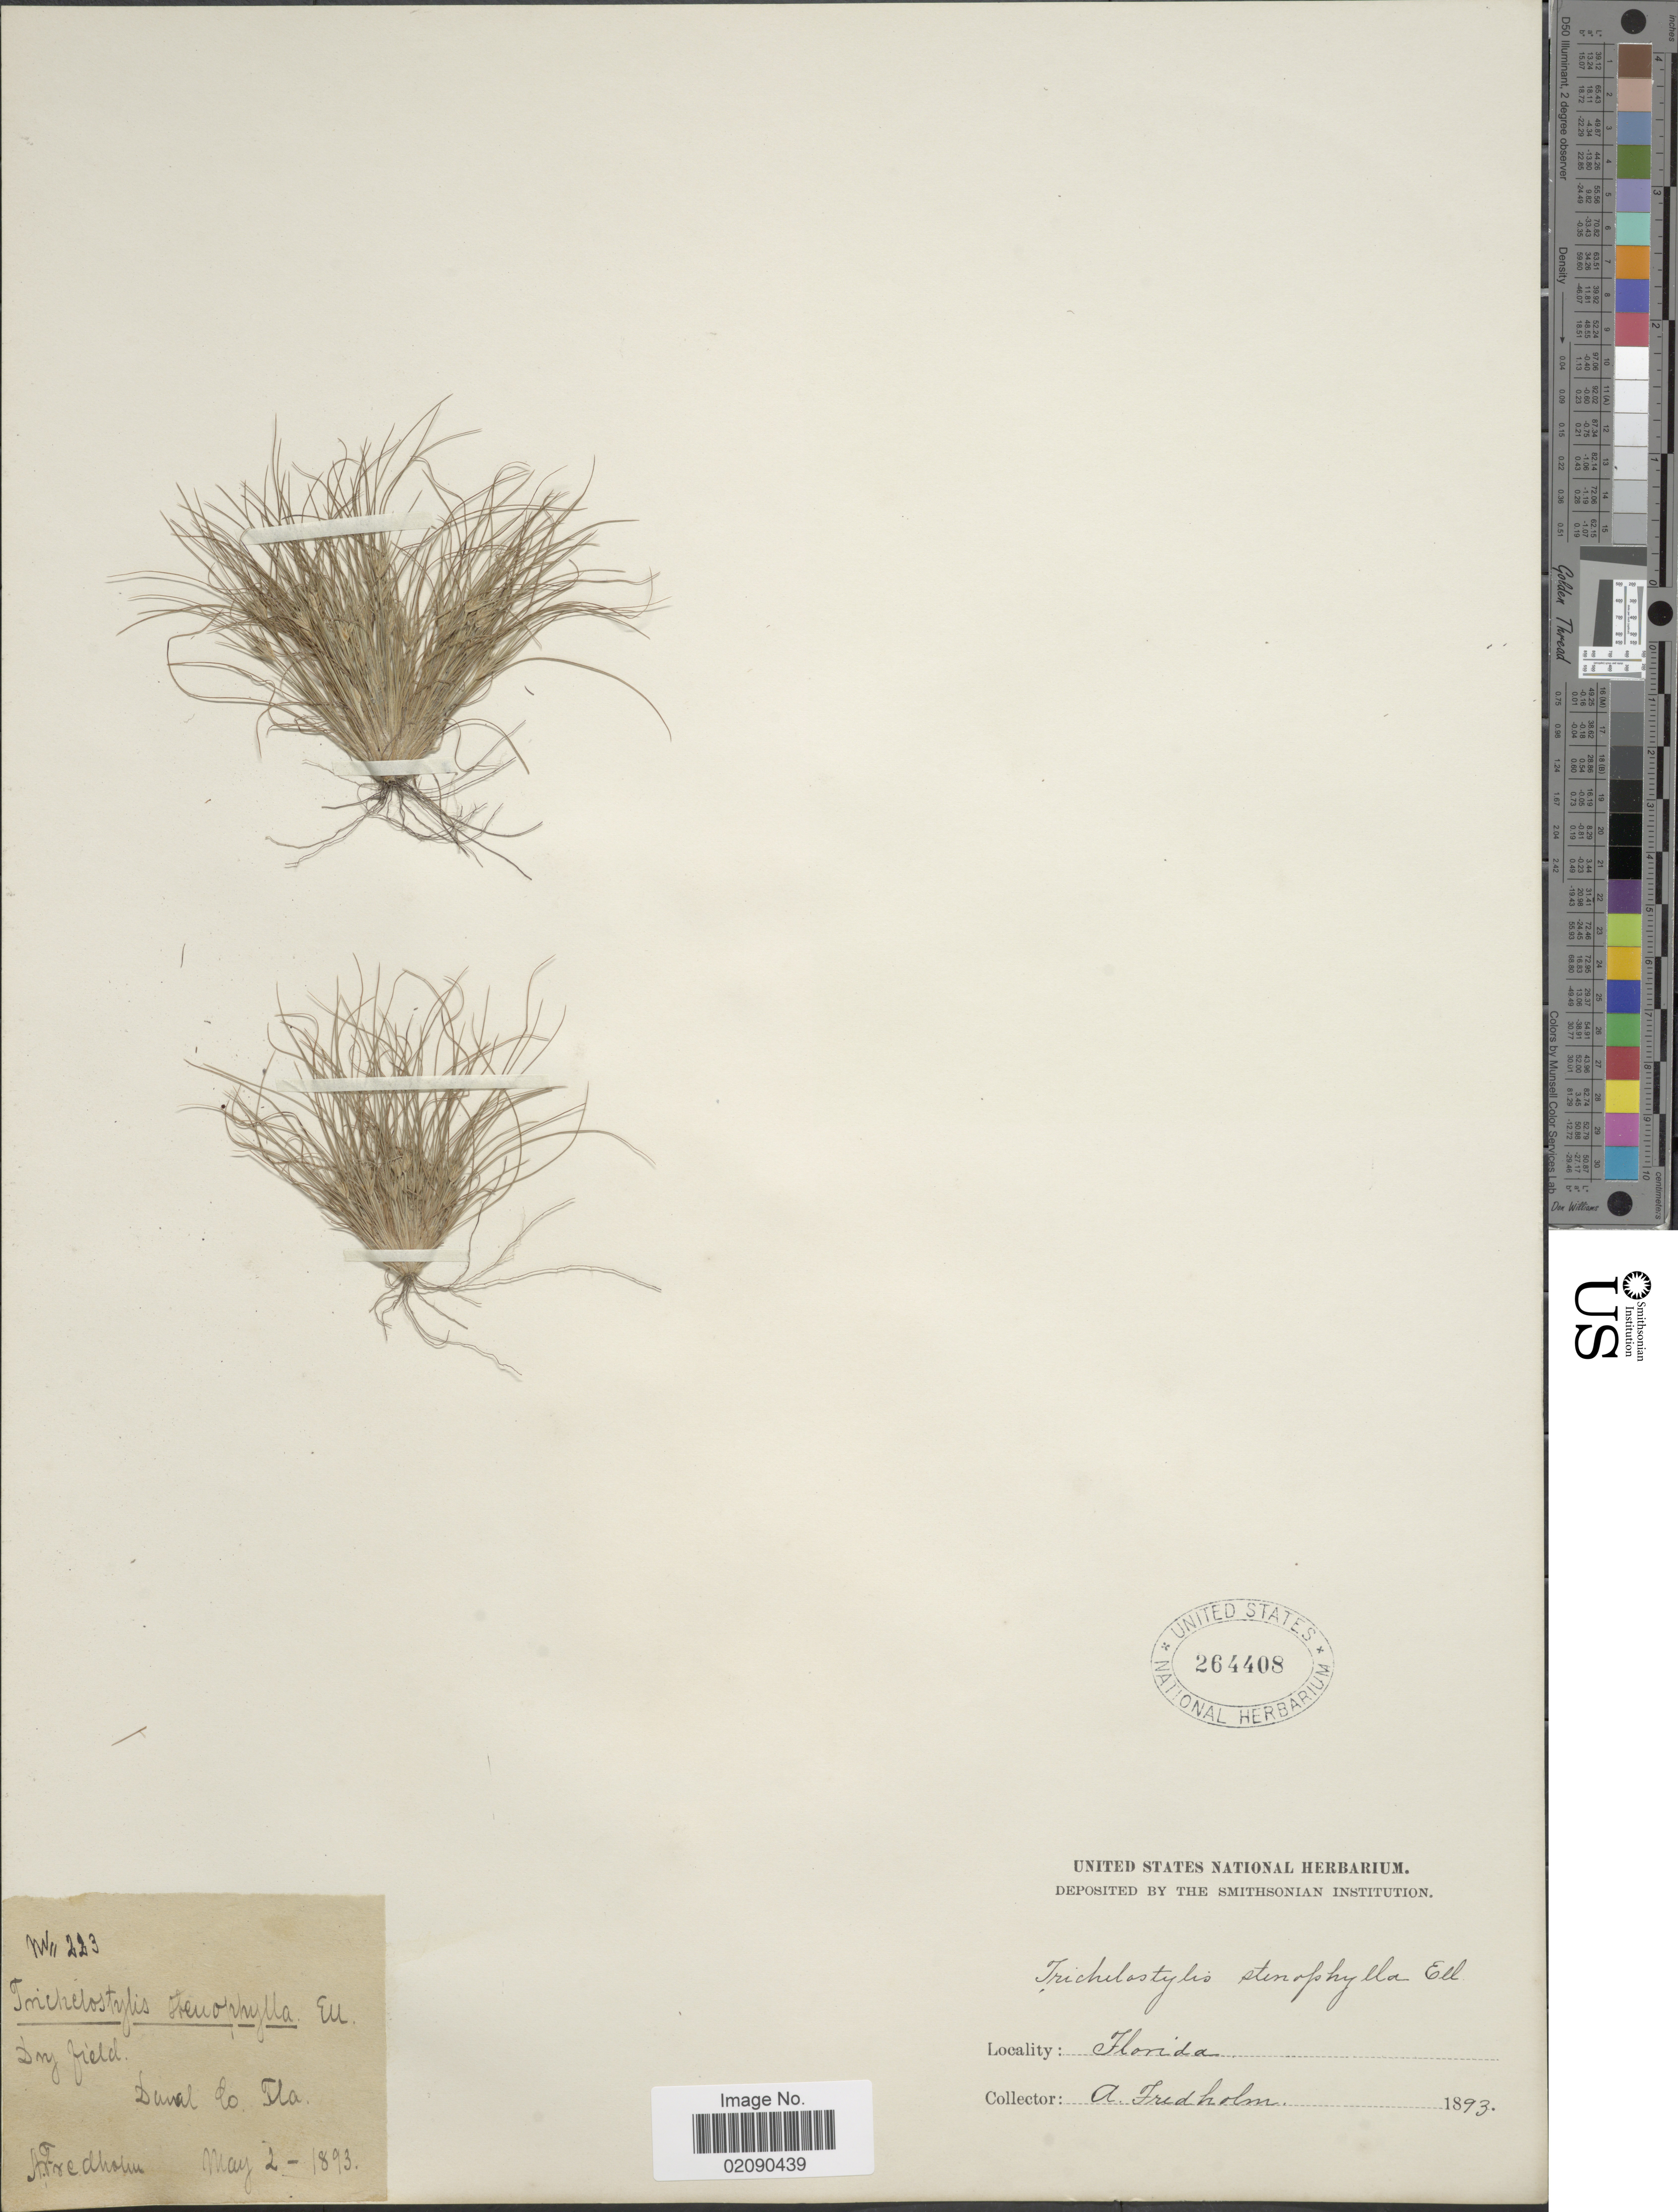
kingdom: Plantae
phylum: Tracheophyta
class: Liliopsida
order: Poales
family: Cyperaceae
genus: Bulbostylis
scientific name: Bulbostylis stenophylla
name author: (Elliott) C.B. Clarke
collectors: A. Fredholm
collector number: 223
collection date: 1893-05-02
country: United States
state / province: Florida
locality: Dry field, Duval Co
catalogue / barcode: US 264408